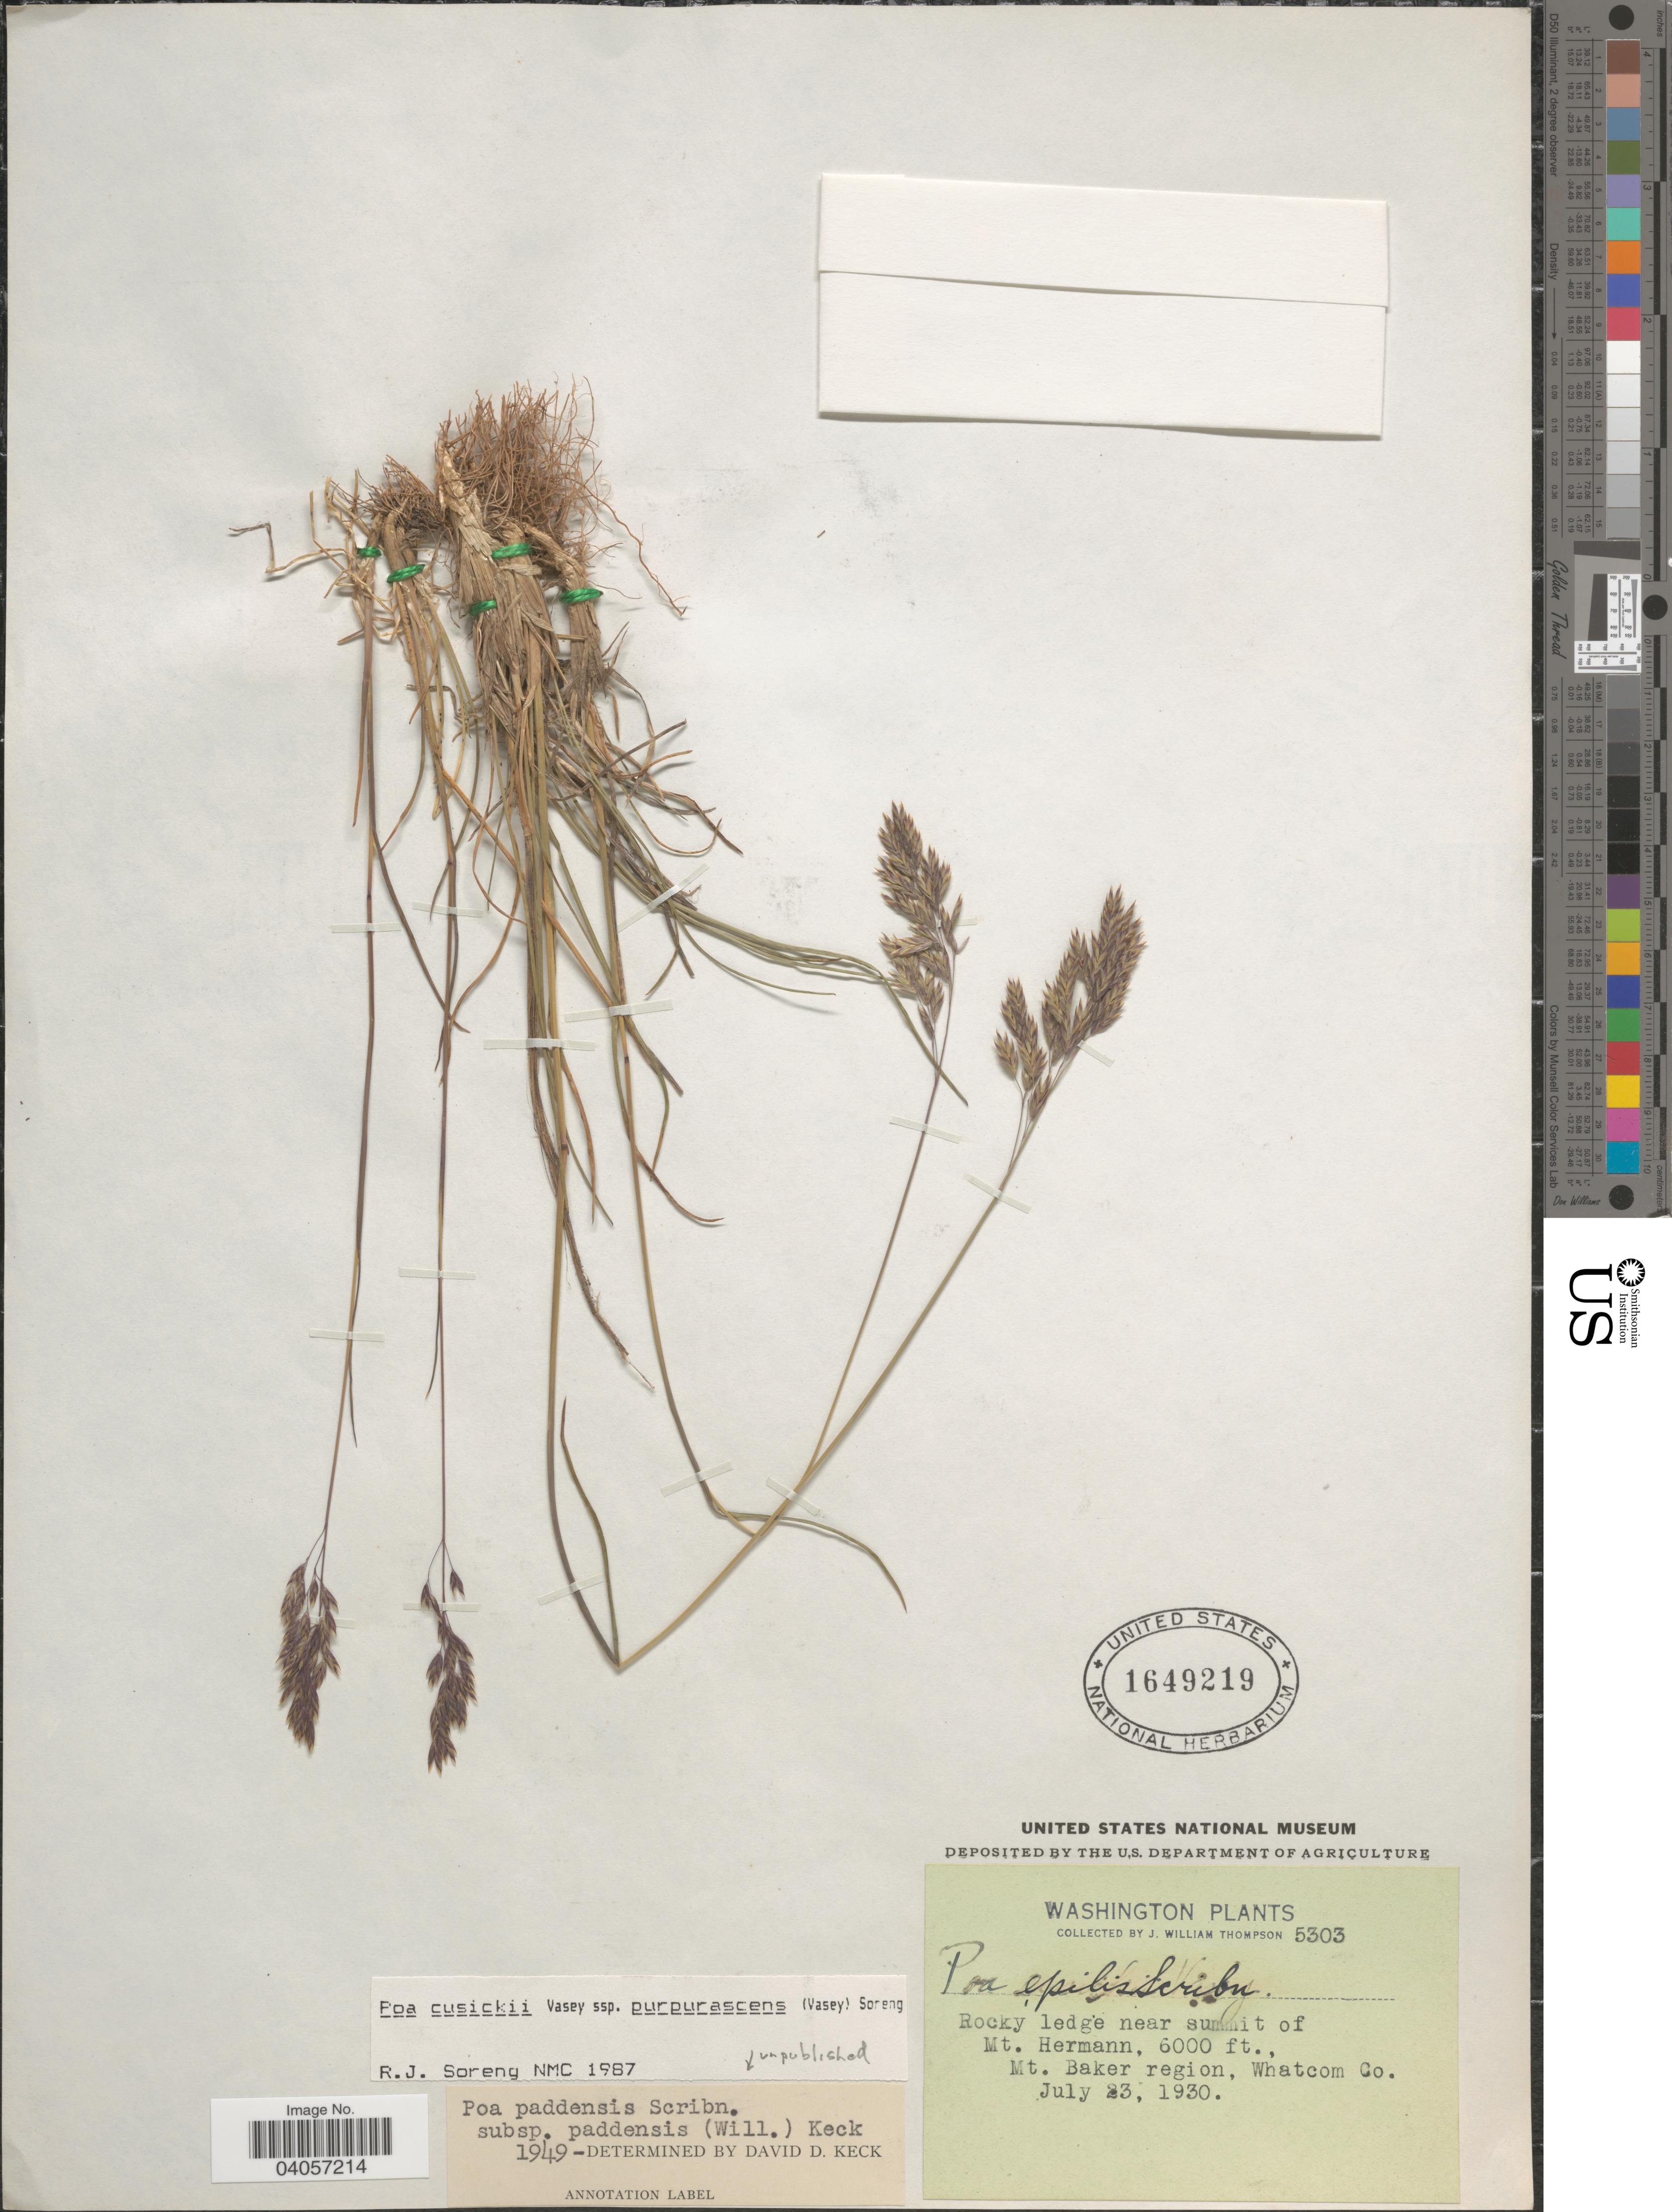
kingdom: Plantae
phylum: Tracheophyta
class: Liliopsida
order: Poales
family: Poaceae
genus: Poa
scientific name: Poa cusickii subsp. purpurascens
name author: (Vasey) Soreng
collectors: J. W. Thompson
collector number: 5303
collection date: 1930-07-23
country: United States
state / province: Washington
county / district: Whatcom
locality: Rocky ledge near summit of Mt. Hermann, Mt. Baker region, Whatcom Co.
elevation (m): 1829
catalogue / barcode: US 1649219